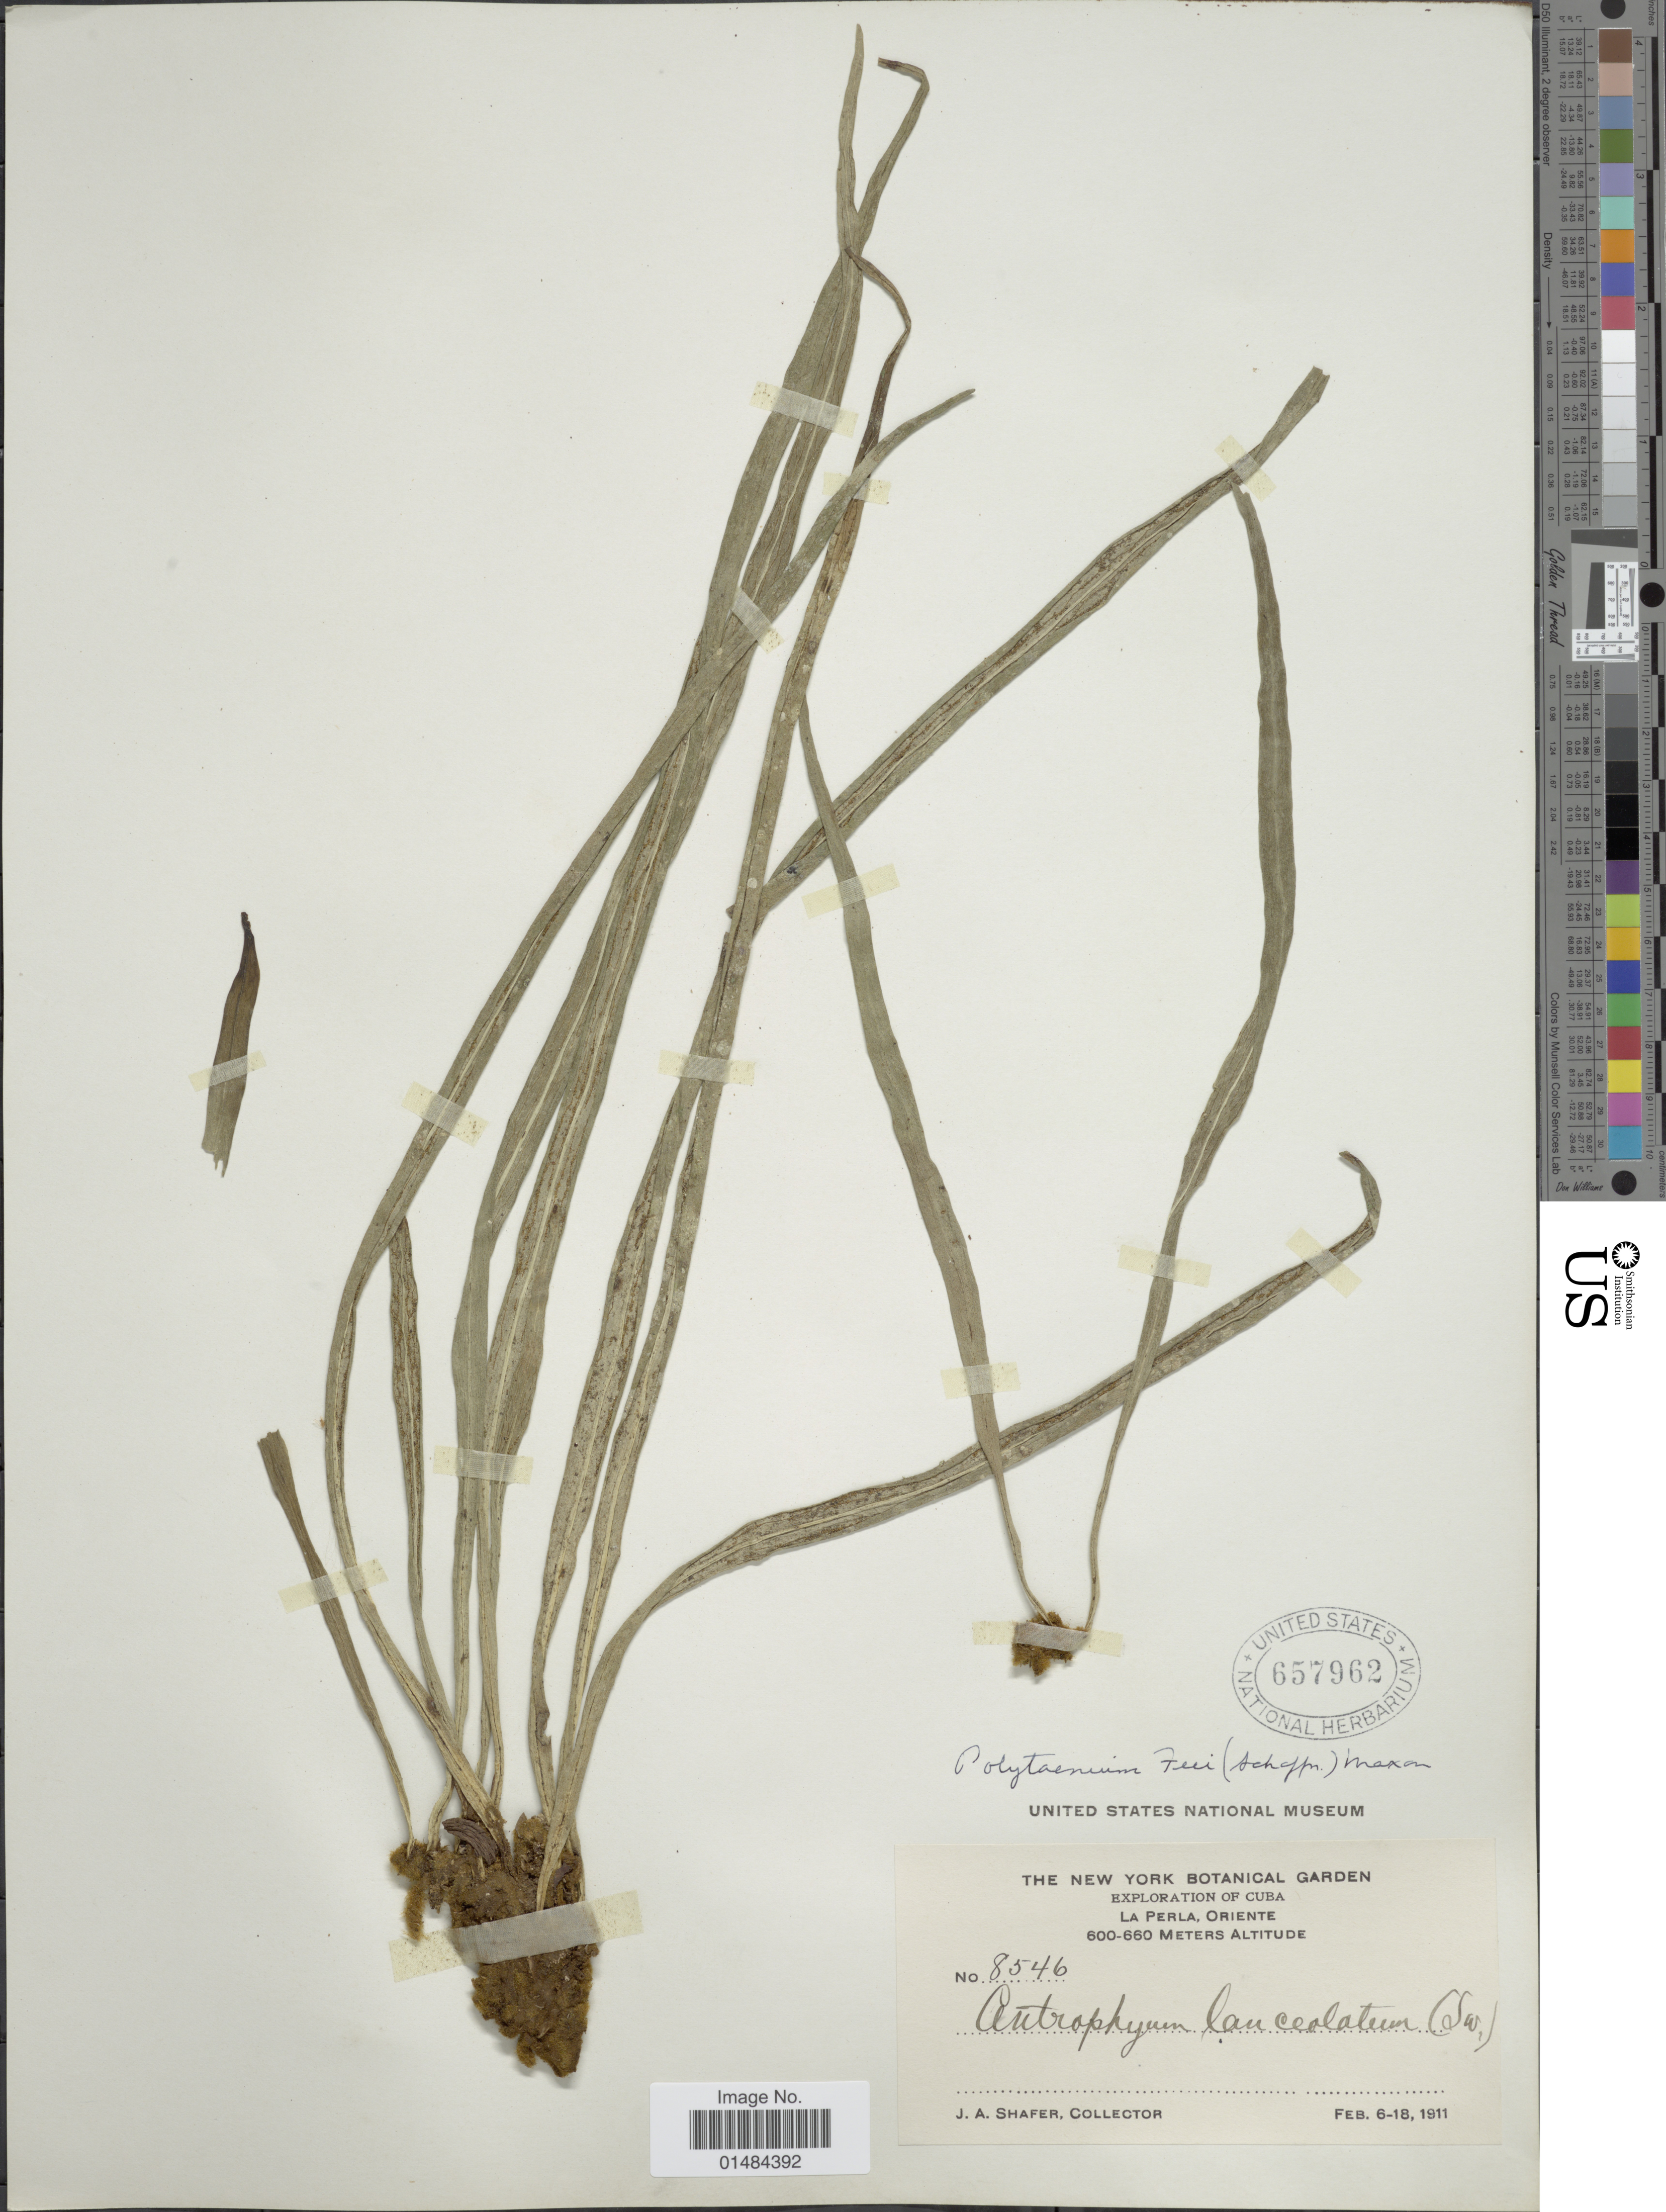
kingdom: Plantae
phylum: Tracheophyta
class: Polypodiopsida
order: Polypodiales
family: Pteridaceae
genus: Polytaenium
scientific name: Polytaenium lanceolatum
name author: (L.) Desv.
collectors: J. A. Shafer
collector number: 8546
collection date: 1911-02-06/1911-02-18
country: Cuba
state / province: Oriente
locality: Cuba, La Perla, Oriente.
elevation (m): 600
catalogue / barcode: US 657962